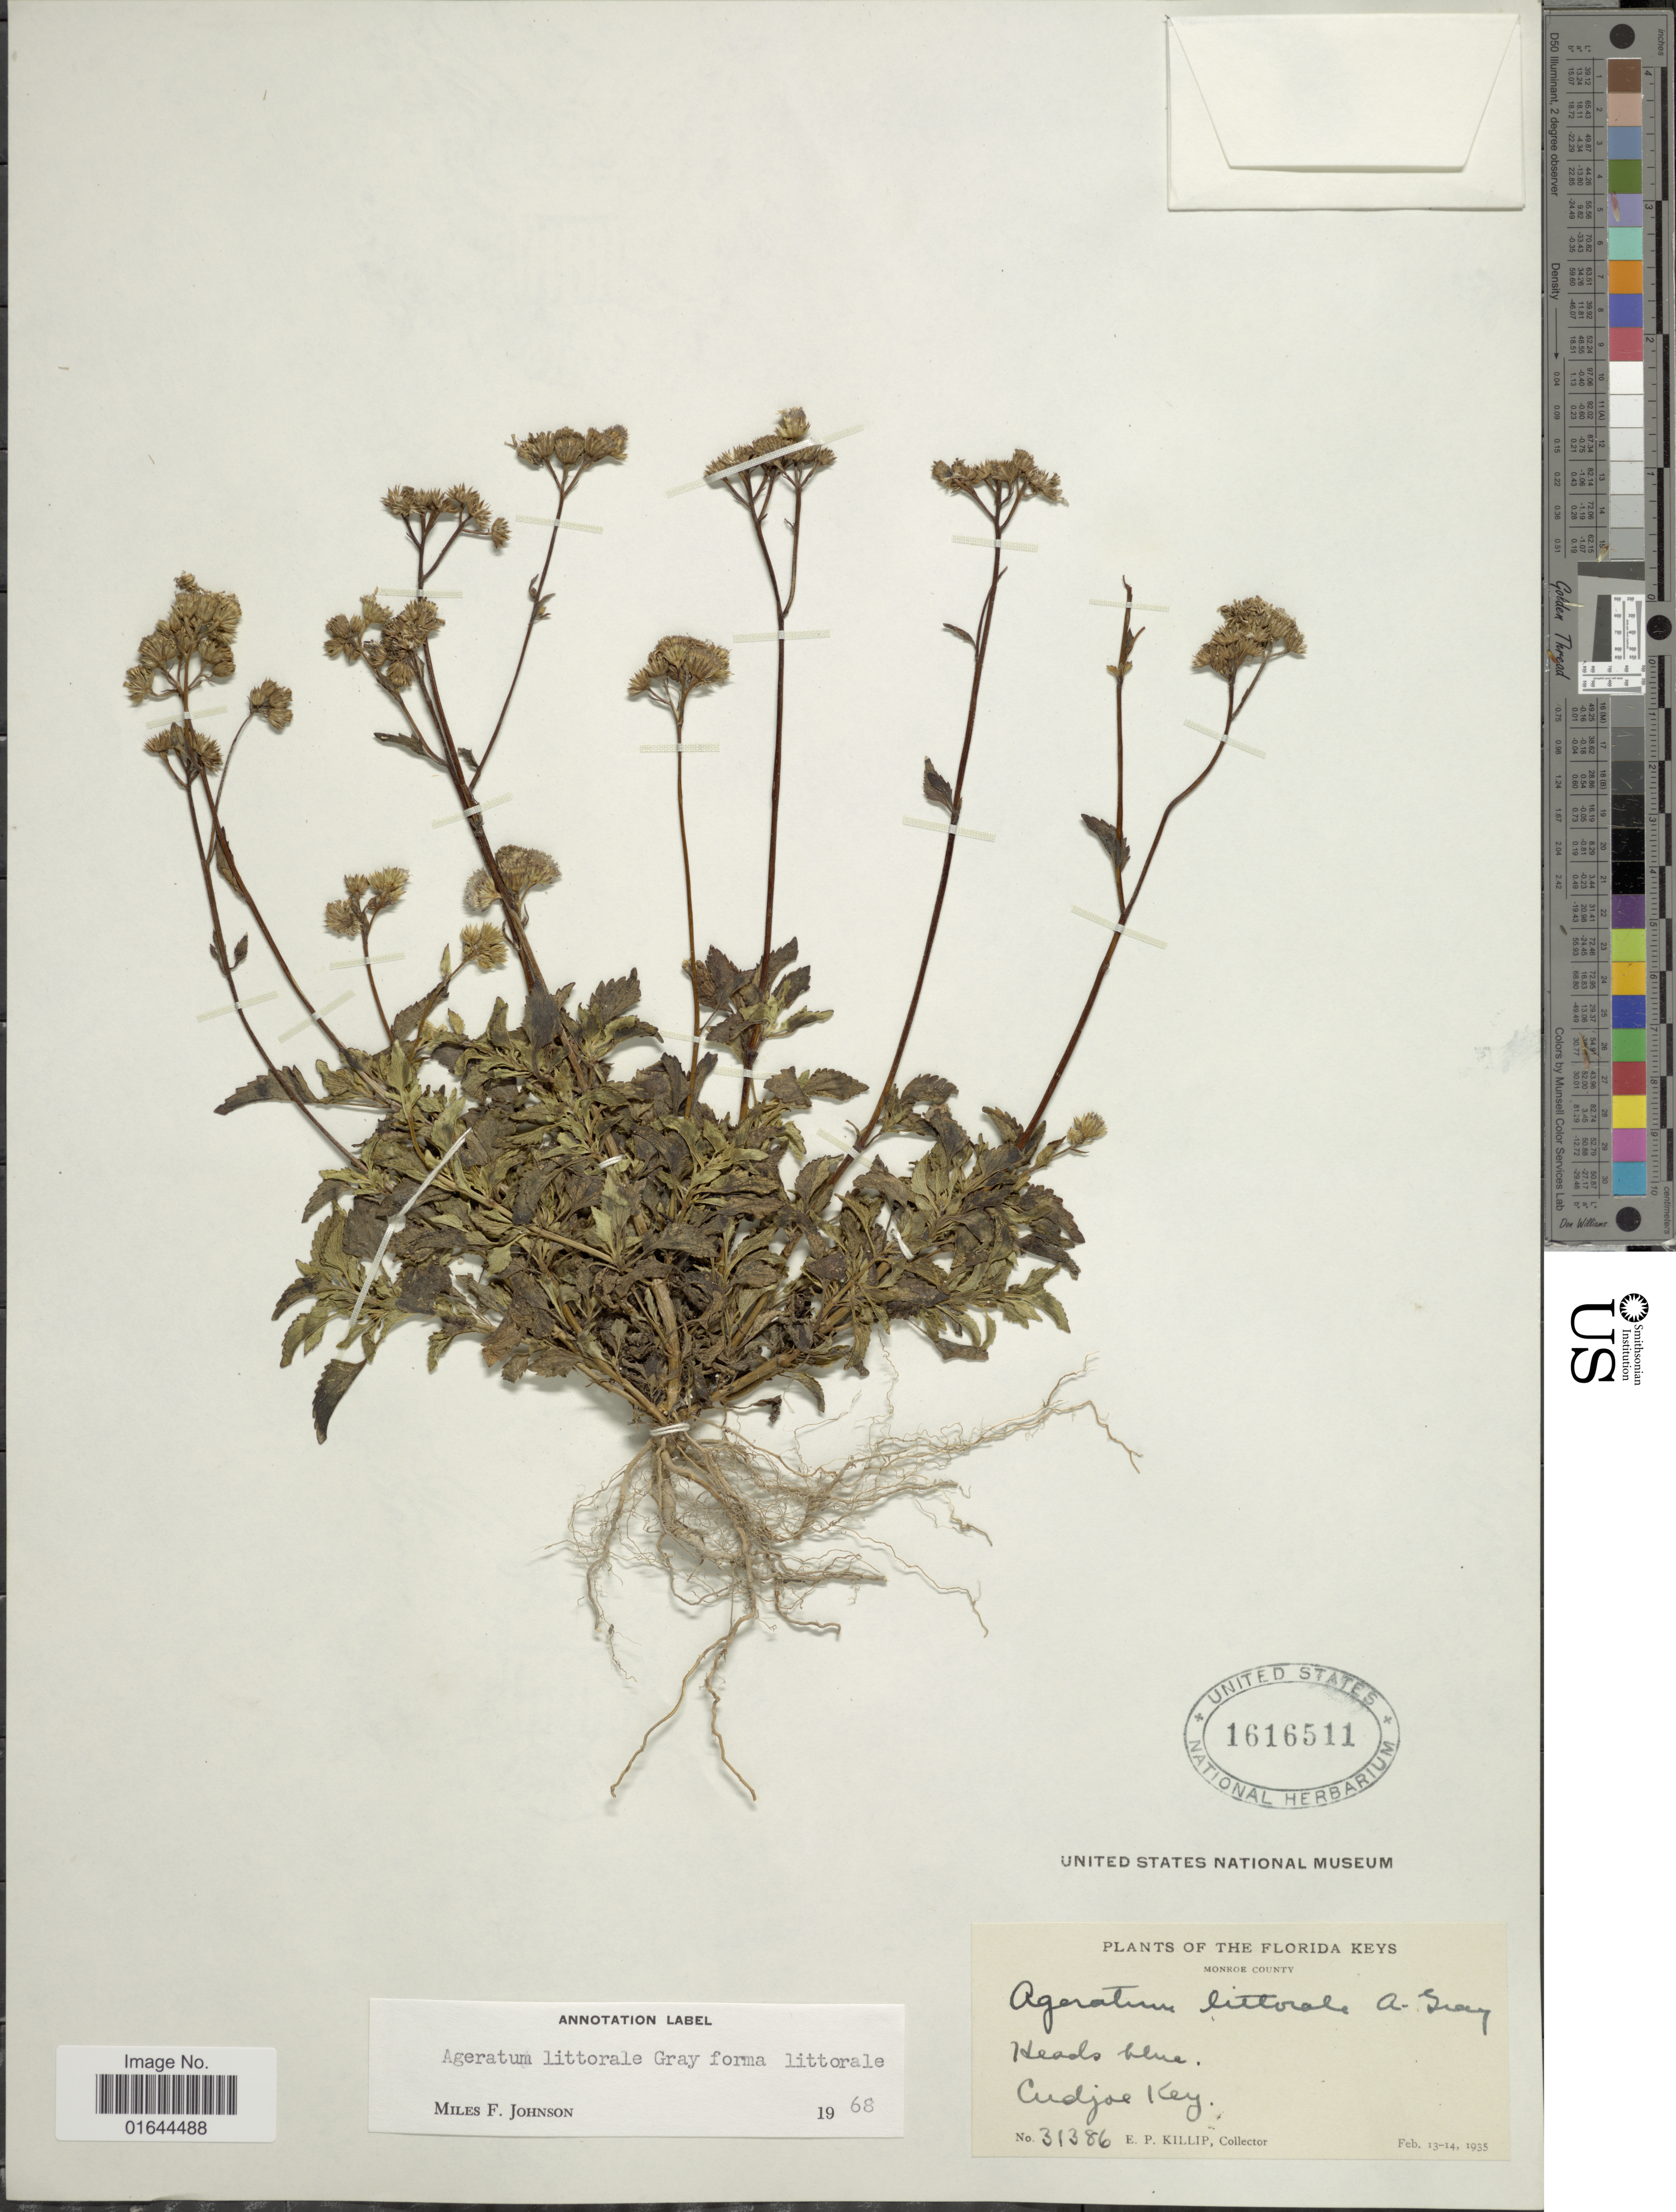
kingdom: Plantae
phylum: Tracheophyta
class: Magnoliopsida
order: Asterales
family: Asteraceae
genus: Ageratum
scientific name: Ageratum littorale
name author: A. Gray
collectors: E. P. Killip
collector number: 31386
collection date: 1935-02-13/1935-02-14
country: United States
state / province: Florida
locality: The Florida Keys, Monroe County. Cudjoe Key.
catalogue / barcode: US 1616511